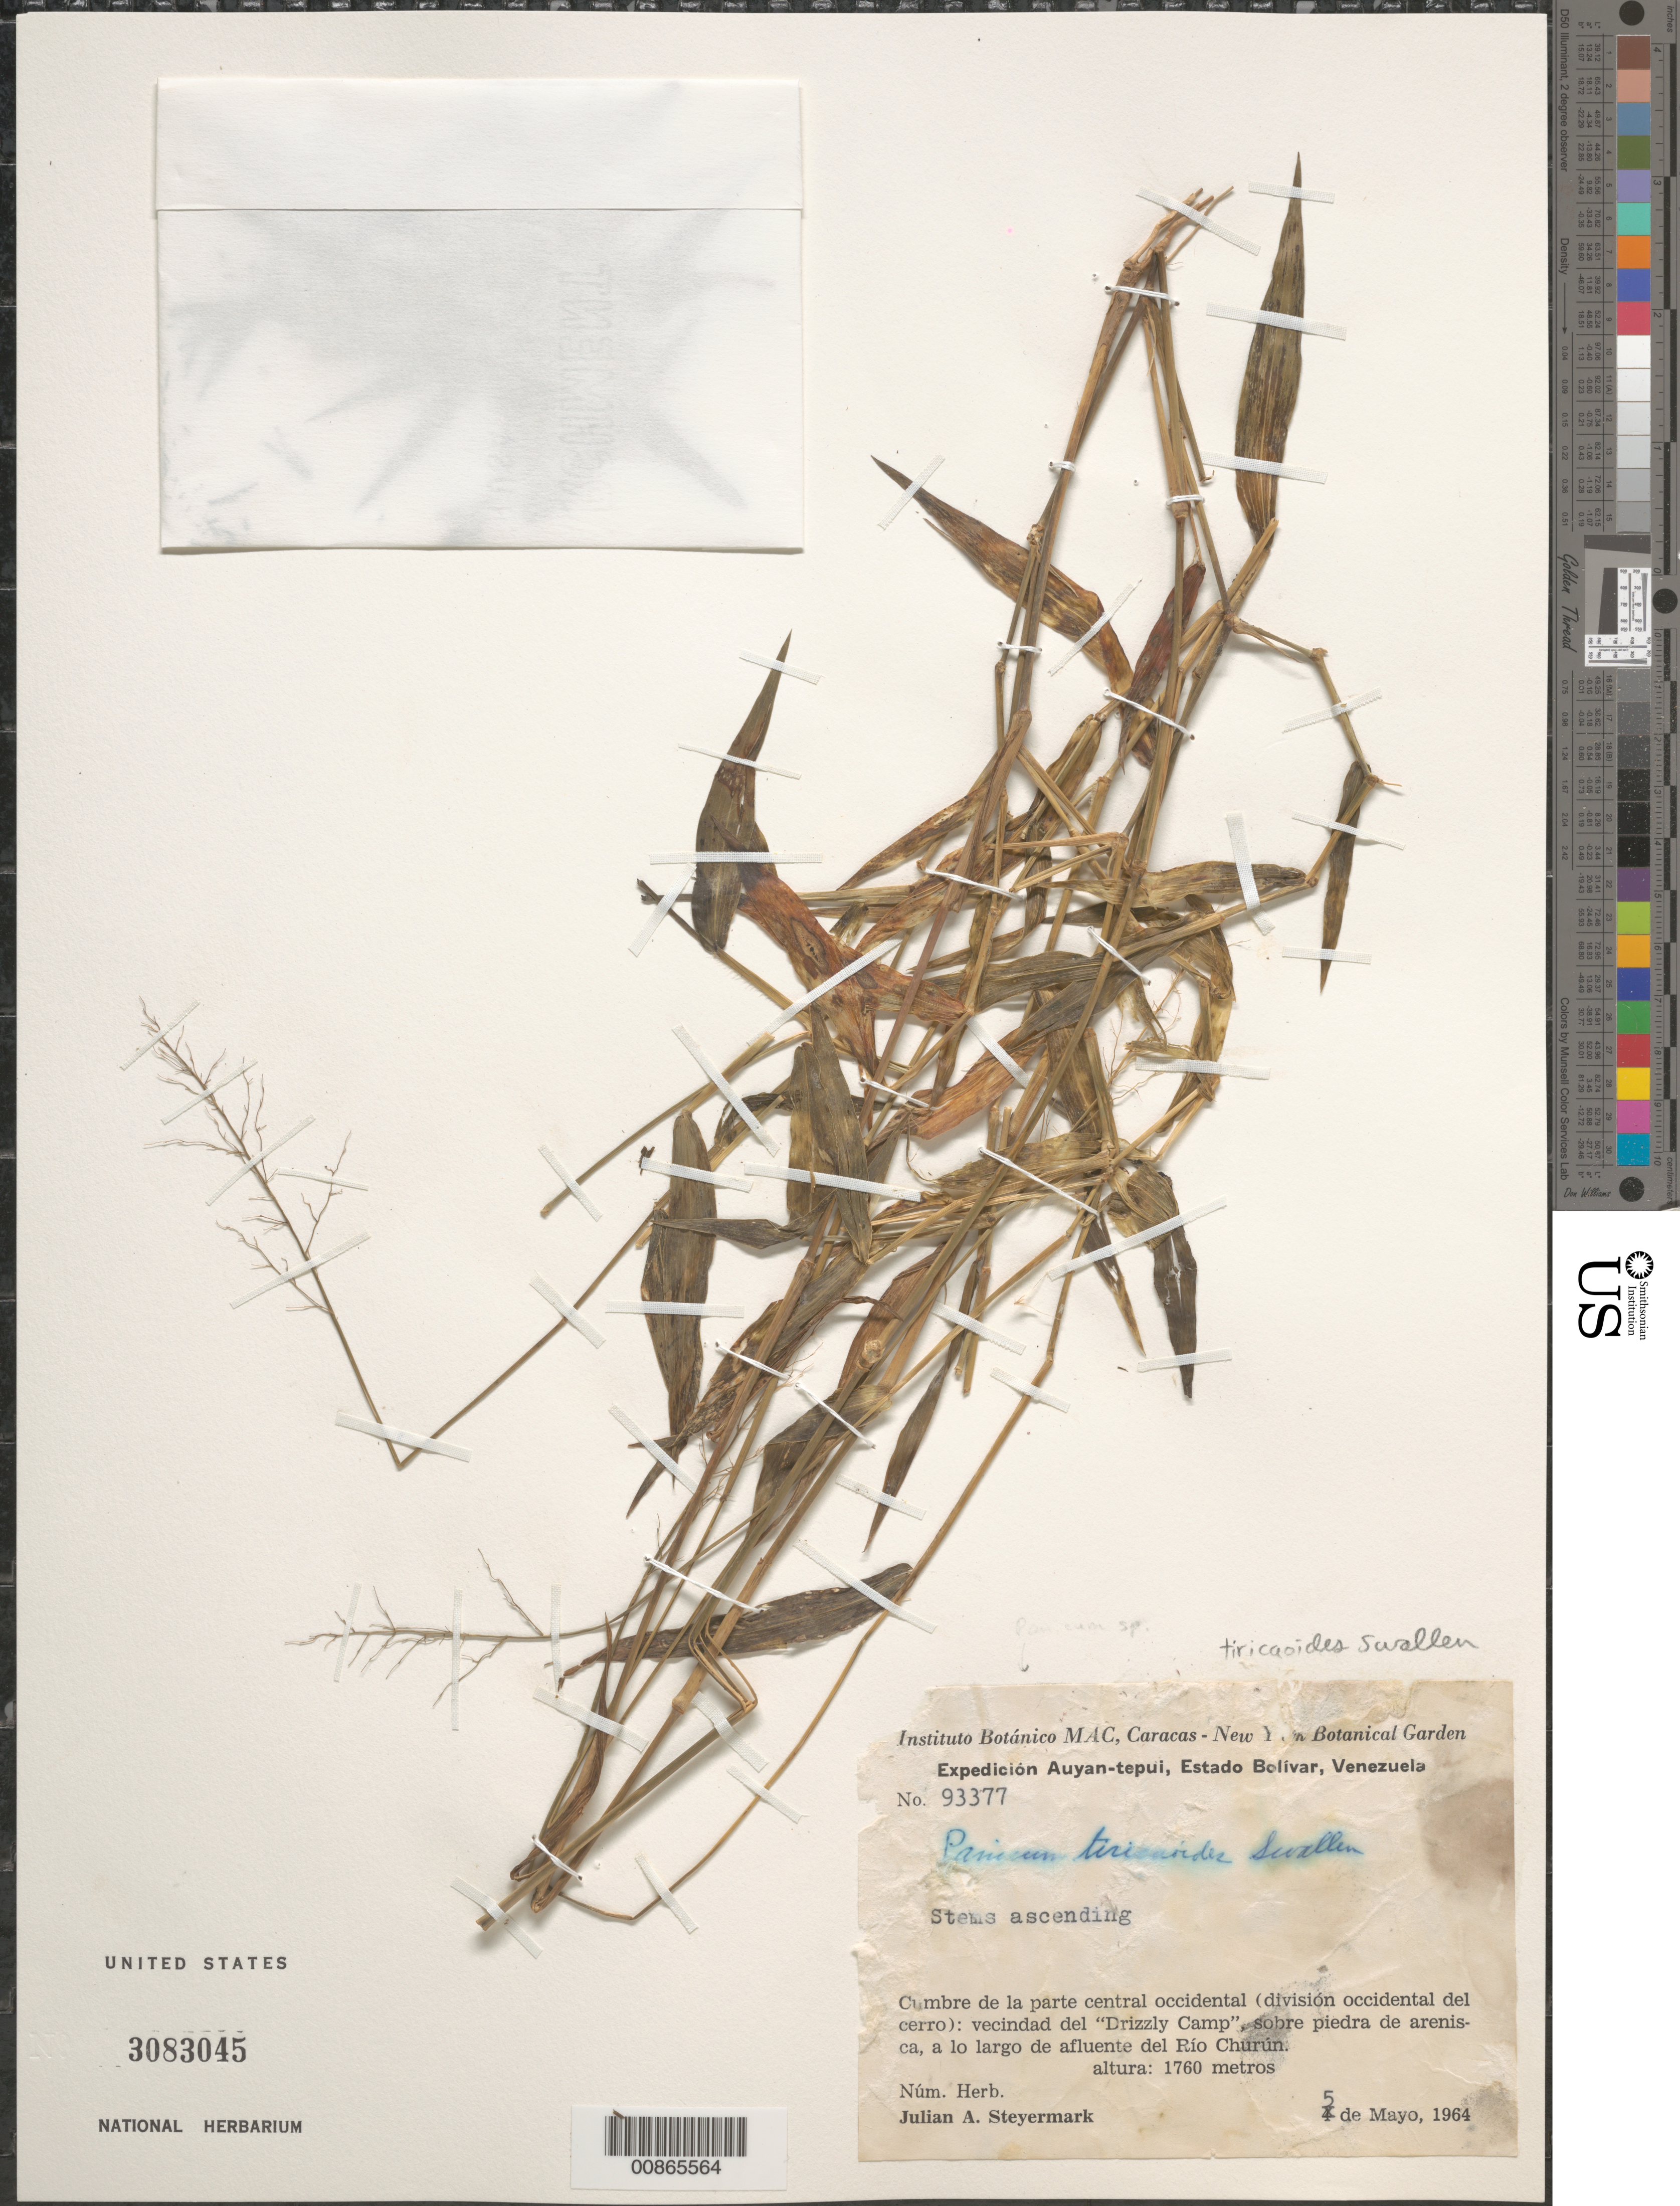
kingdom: Plantae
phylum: Tracheophyta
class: Liliopsida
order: Poales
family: Poaceae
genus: Panicum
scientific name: Panicum tiricaoides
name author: Swallen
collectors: J. Steyermark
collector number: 93337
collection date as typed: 5-May-64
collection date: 1964-05-05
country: Venezuela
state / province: Bolívar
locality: Auyan-tepuí, "Drizzly Camp"; a lo largo de afluente del Río Churún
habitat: Piedra de arenisca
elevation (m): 1760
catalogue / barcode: US 3083045